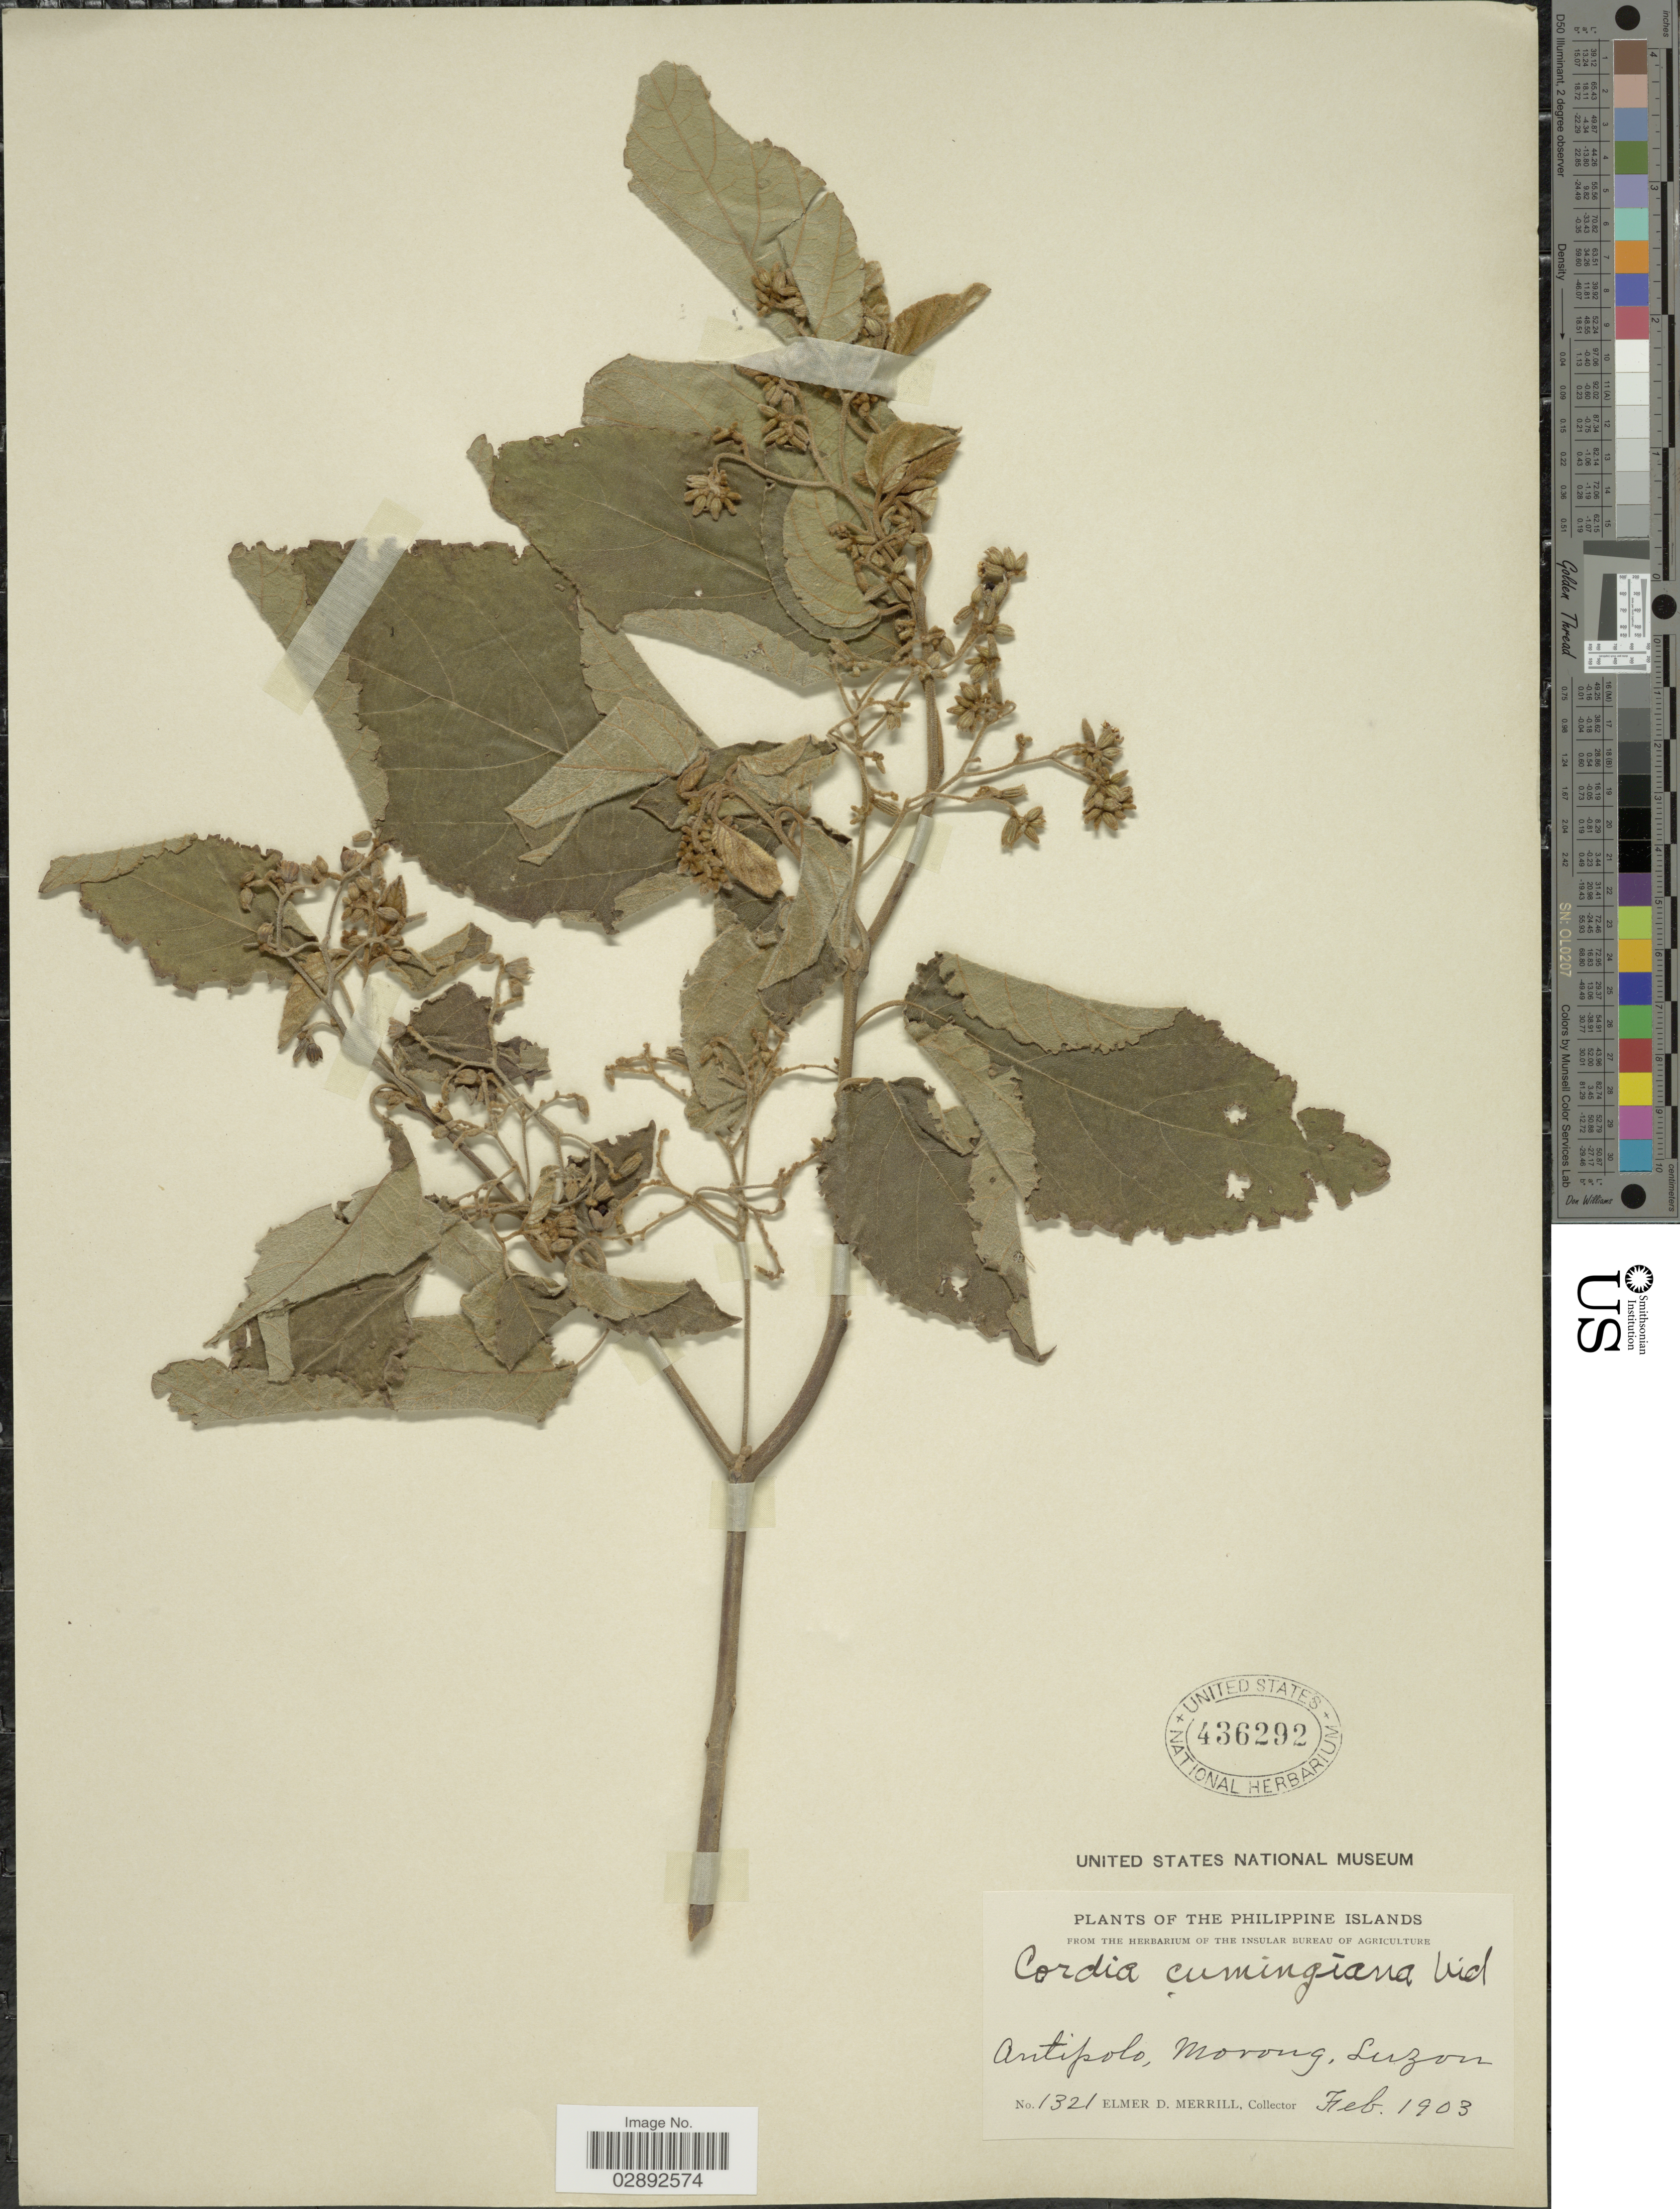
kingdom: Plantae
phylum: Tracheophyta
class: Magnoliopsida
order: Boraginales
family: Cordiaceae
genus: Cordia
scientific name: Cordia cumingiana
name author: Vidal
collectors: E. D. Merrill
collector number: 1321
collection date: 1903-02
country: Philippines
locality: Antipolo, Morong, Luzon.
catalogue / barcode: US 436292